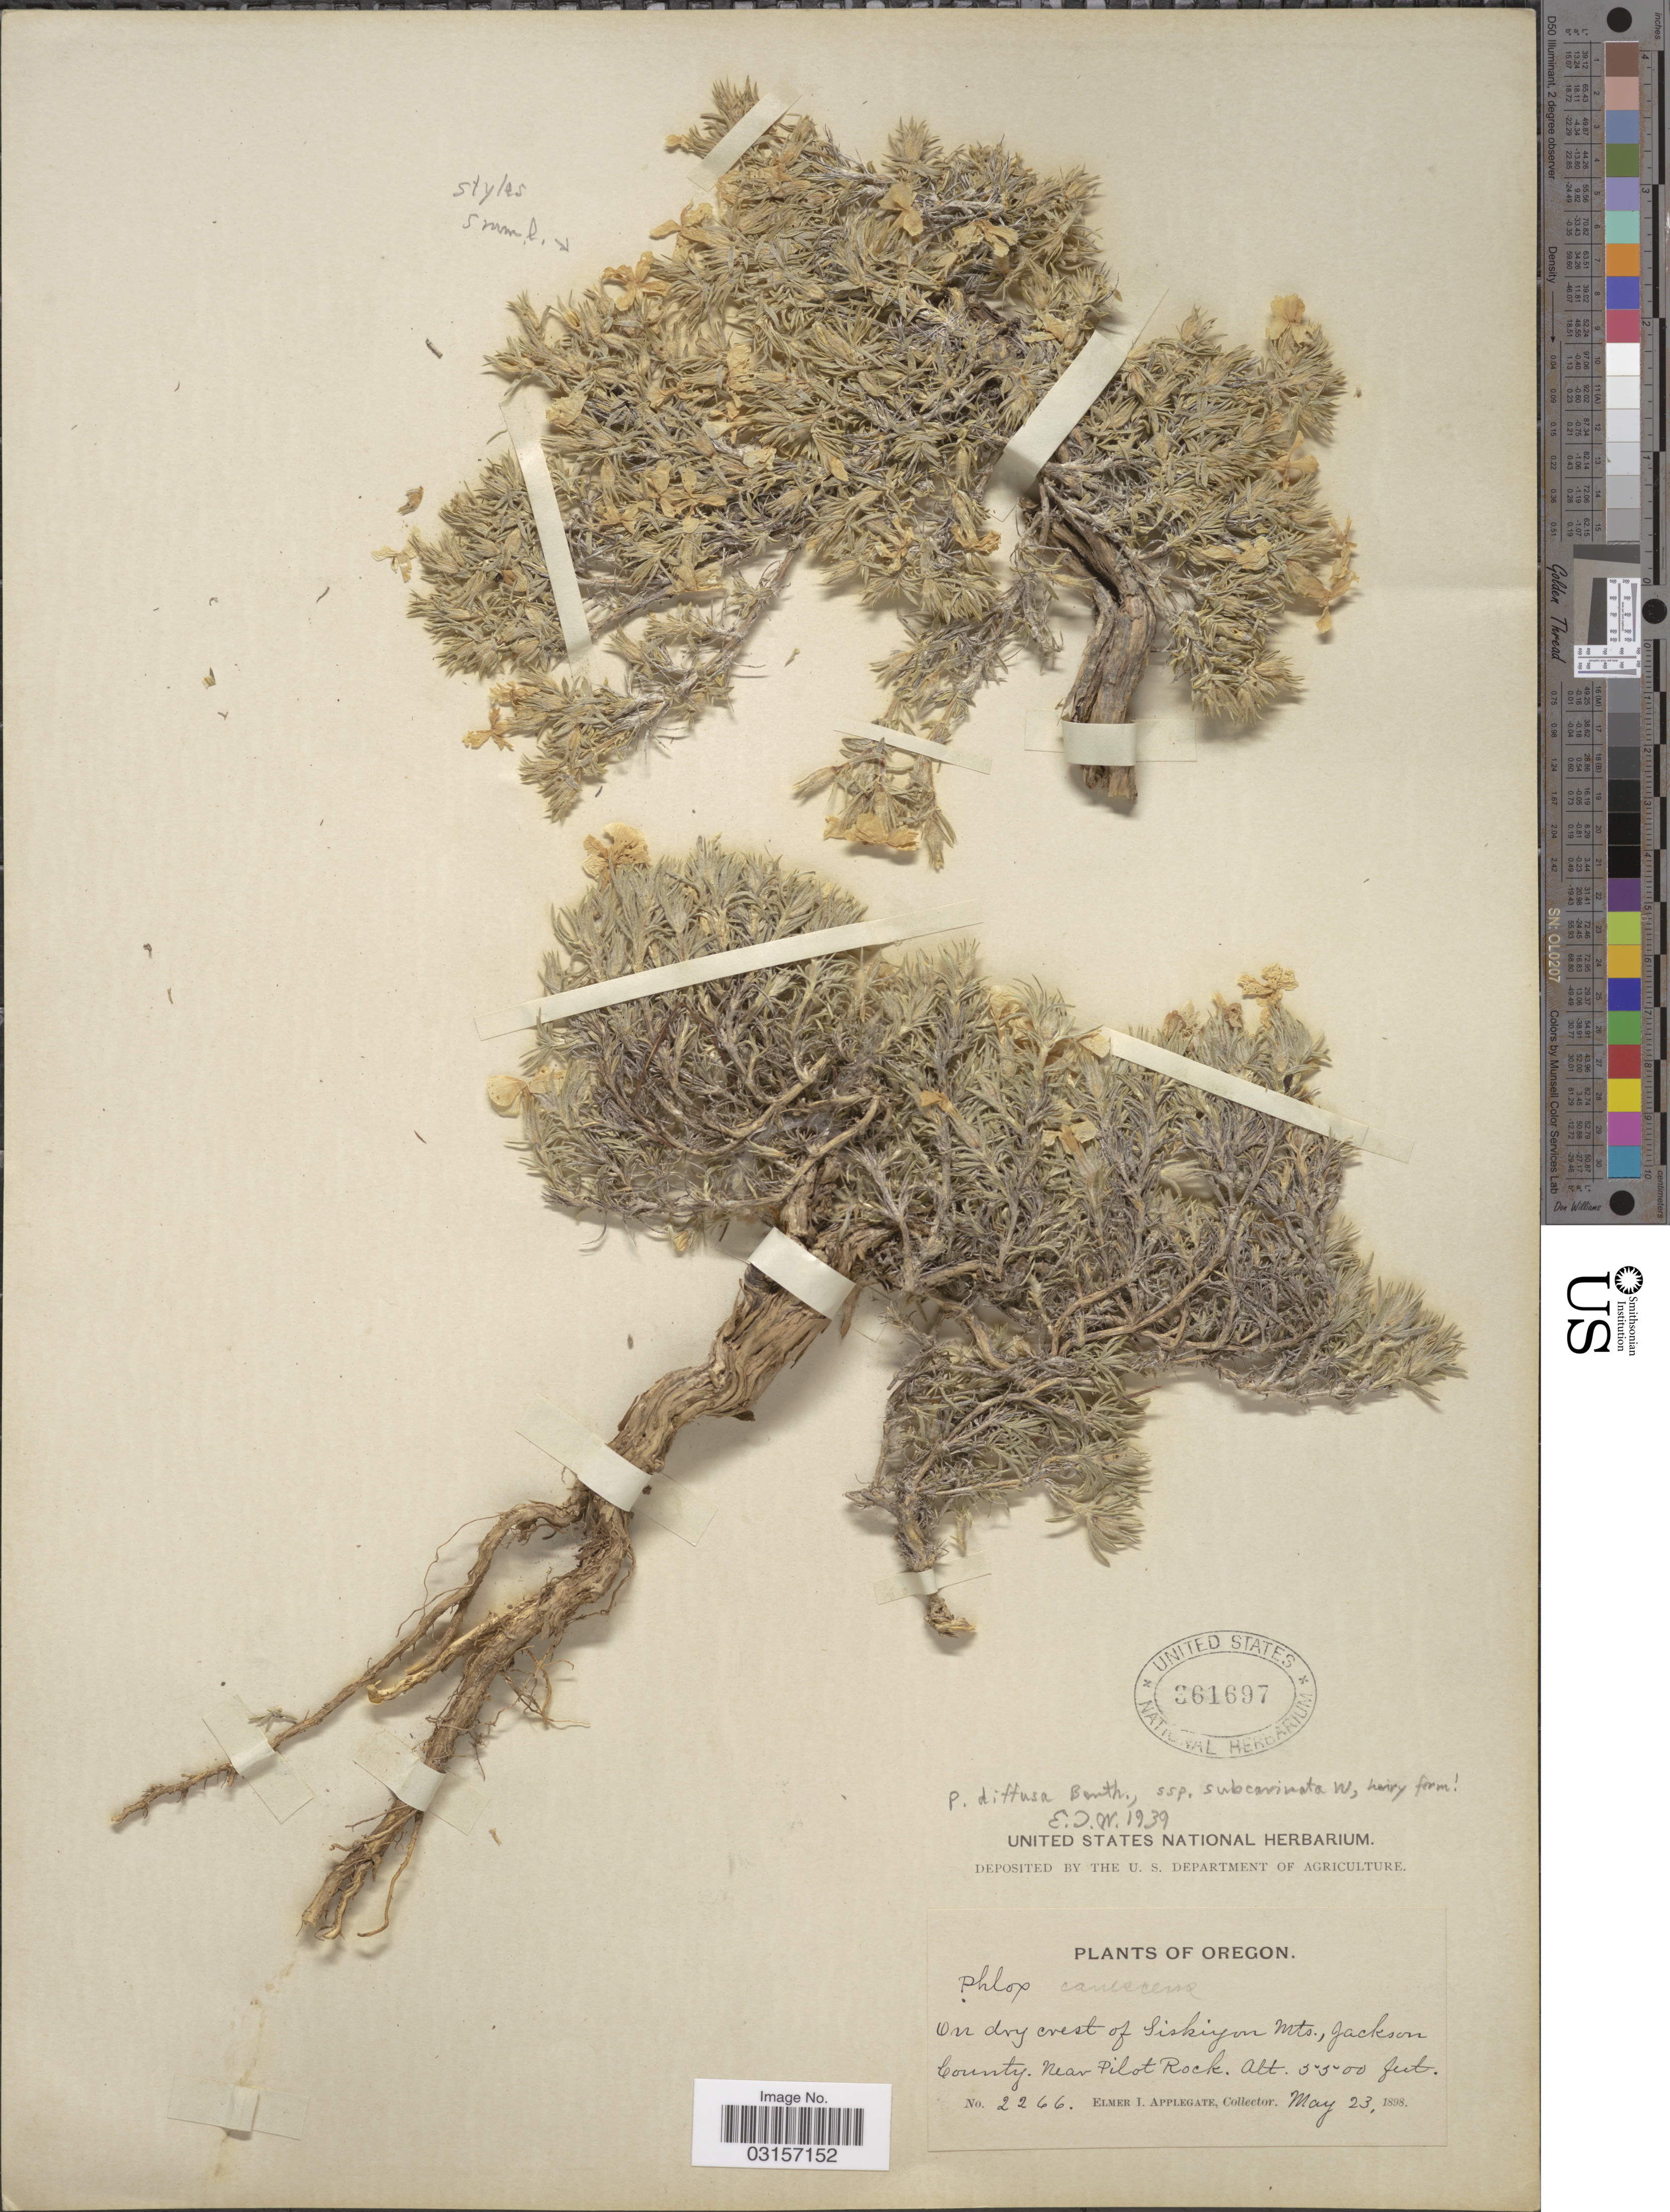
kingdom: Plantae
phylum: Tracheophyta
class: Magnoliopsida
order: Ericales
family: Polemoniaceae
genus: Phlox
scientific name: Phlox diffusa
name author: Benth.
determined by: Mayfield, M. H.; Ferguson, C. J.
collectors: E. I. Applegate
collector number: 2266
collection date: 1898-05-23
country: United States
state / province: Oregon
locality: On dry crest of Siskiyou Mts., Jackson County, Near Pilot Rock.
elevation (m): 1676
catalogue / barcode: US 361697